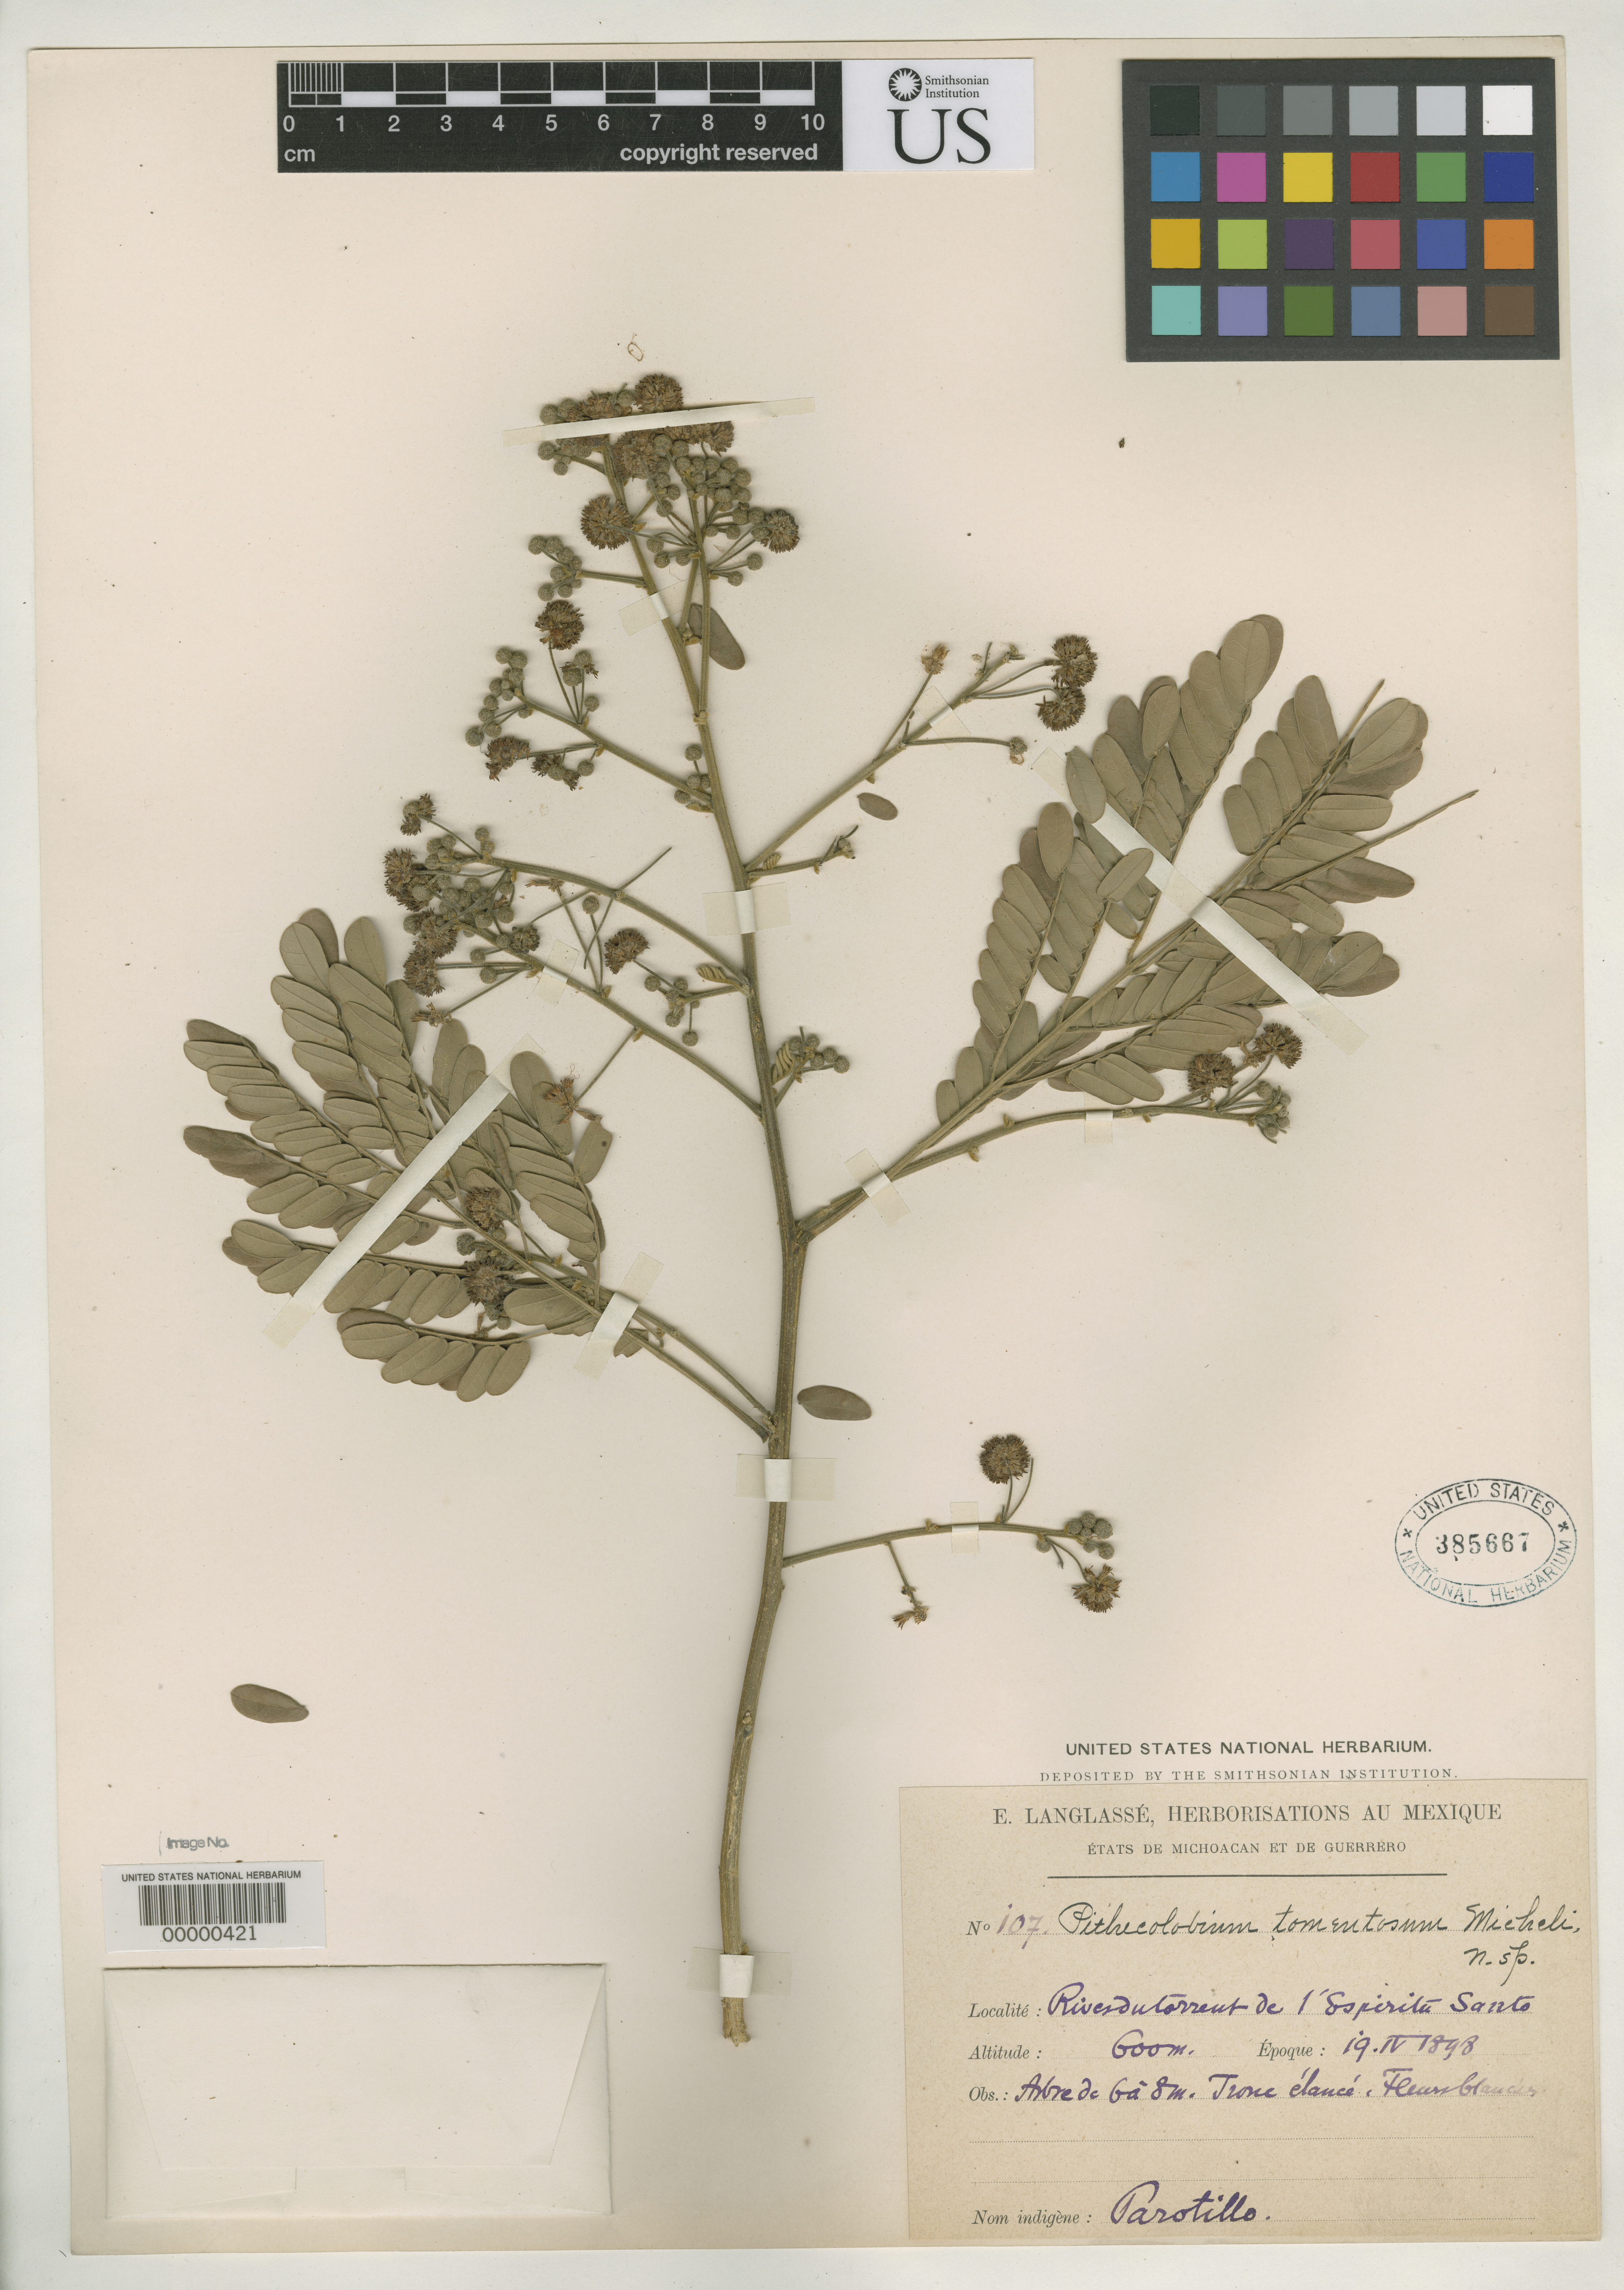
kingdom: Plantae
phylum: Tracheophyta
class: Magnoliopsida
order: Fabales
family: Fabaceae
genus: Pithecellobium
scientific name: Pithecellobium tomentosum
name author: Micheli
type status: Isolectotype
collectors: E. Langlassé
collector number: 107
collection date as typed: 19 Apr 1898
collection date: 1898-04-19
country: Mexico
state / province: Guerrero / Michoacán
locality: Rives du torrent de l'Espiritu Santo.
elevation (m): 600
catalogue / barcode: US 385667